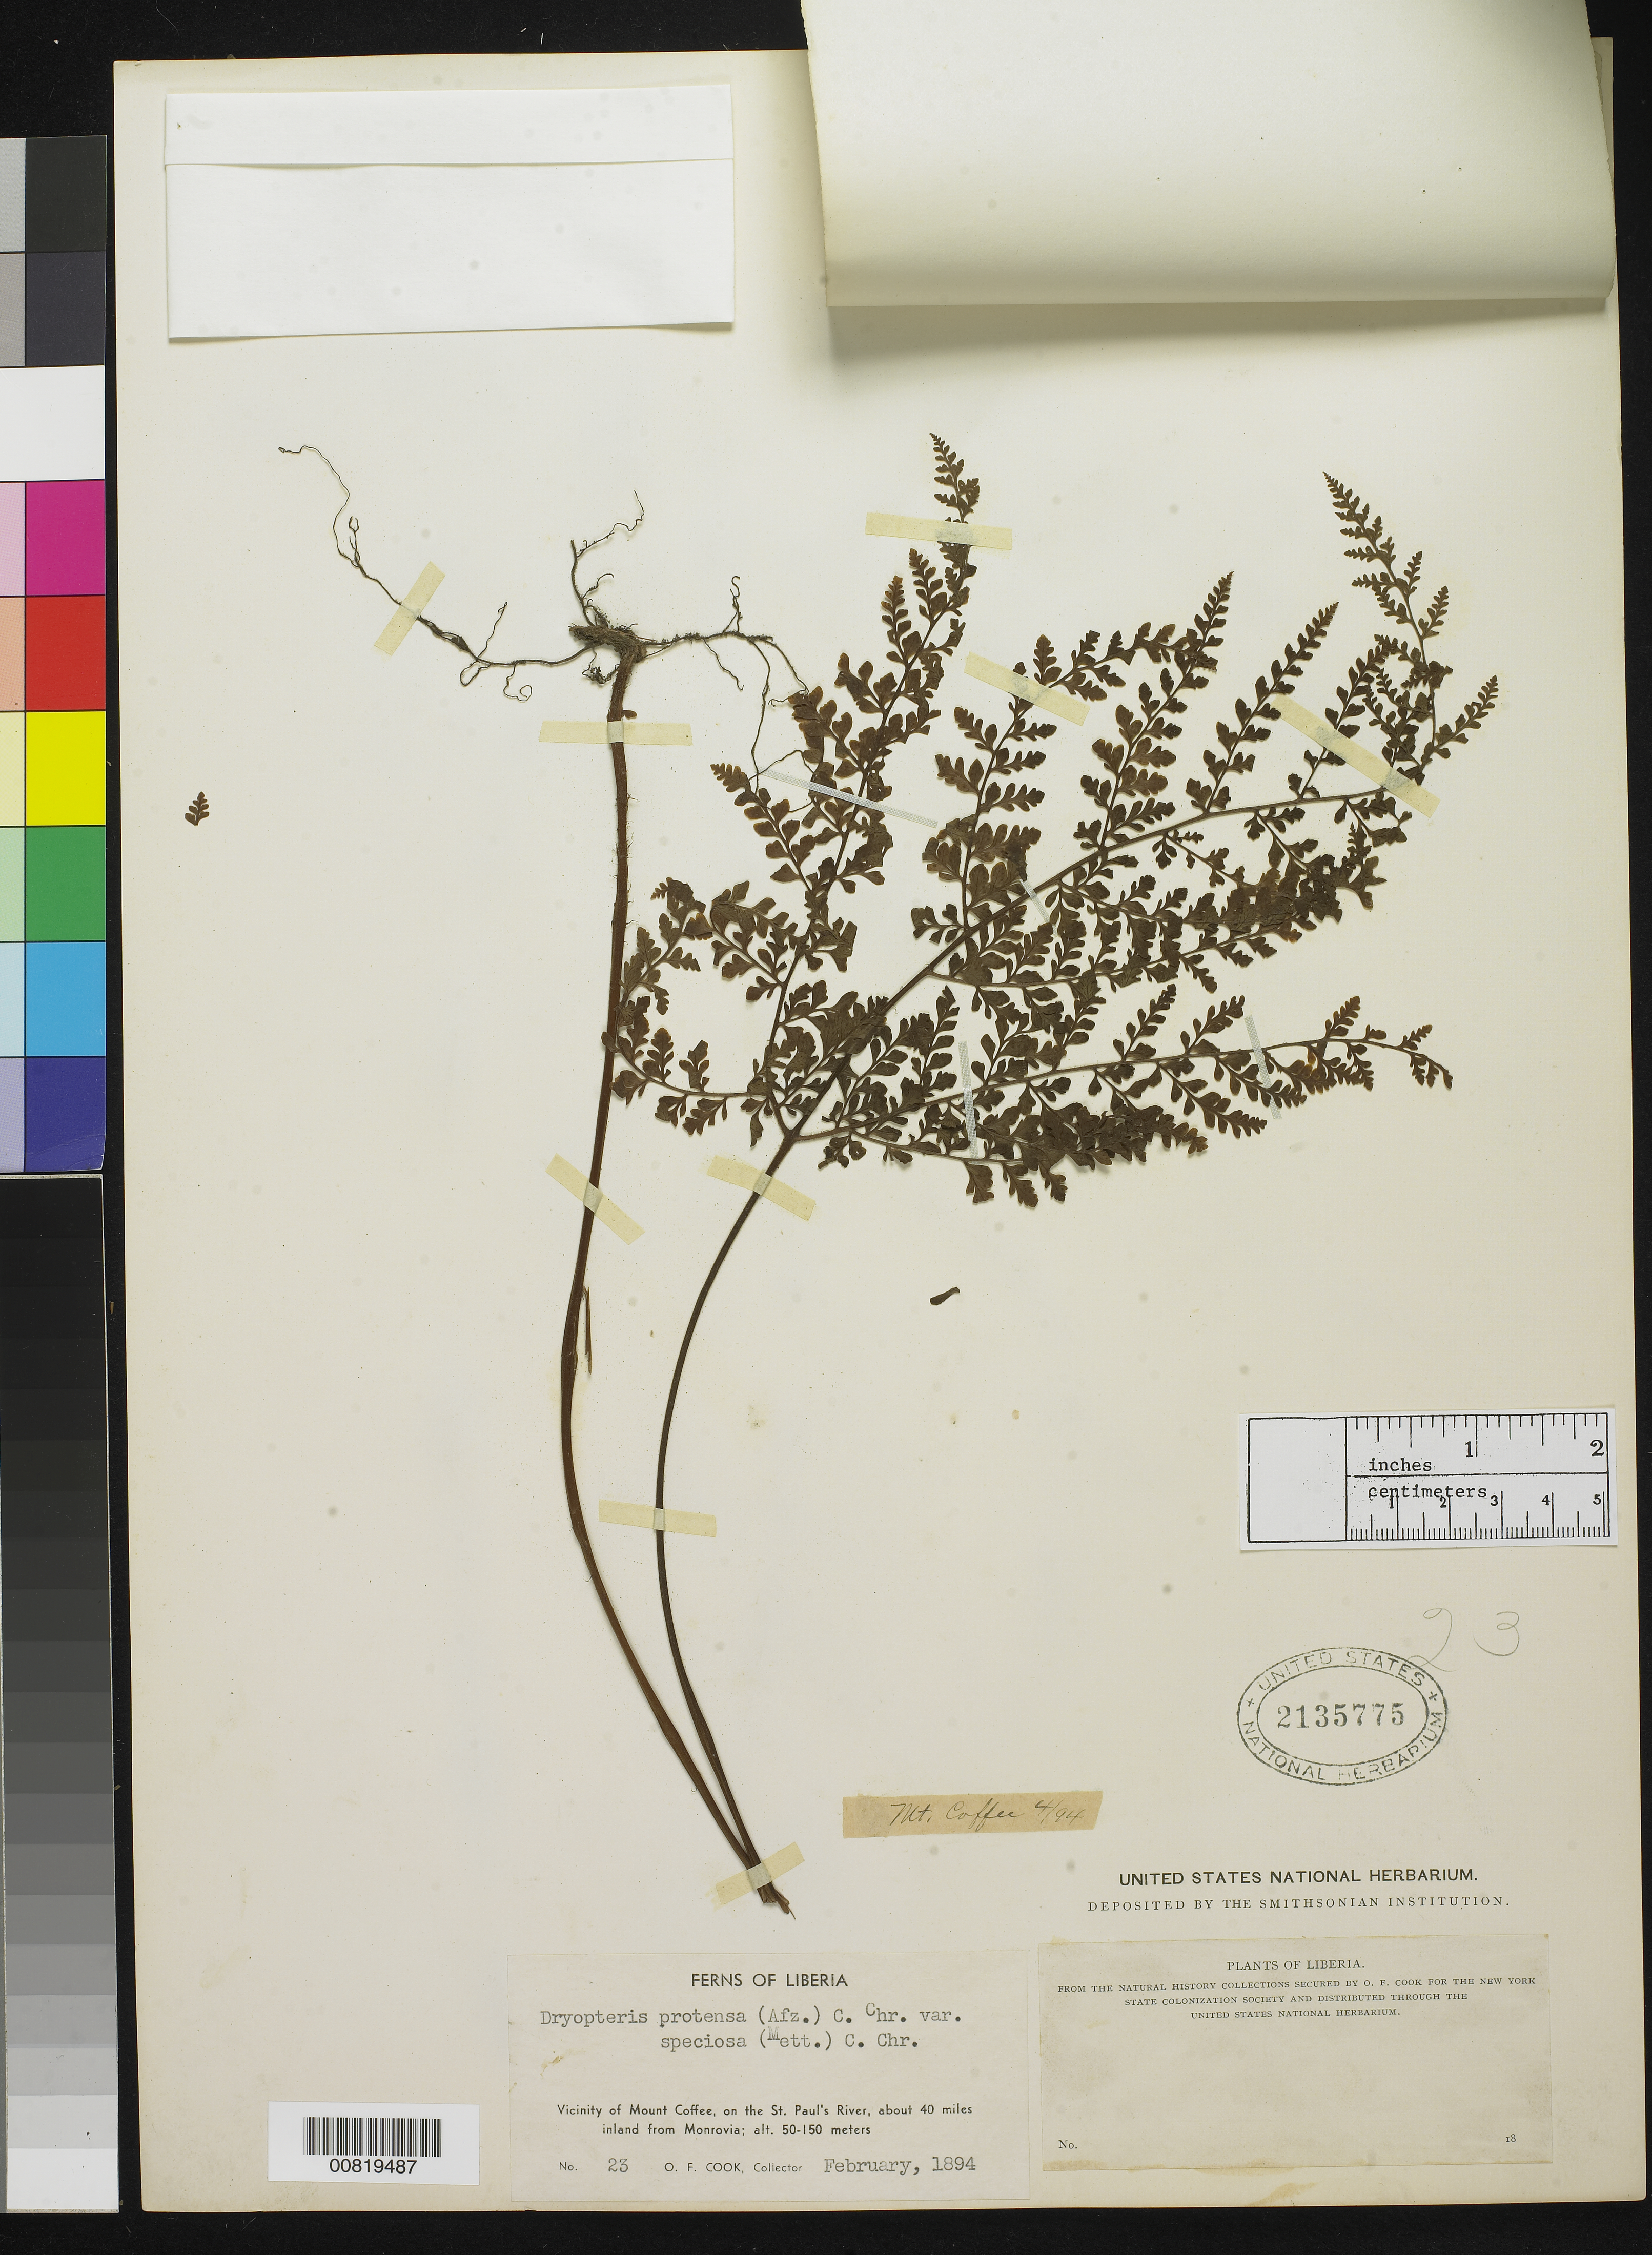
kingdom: Plantae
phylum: Tracheophyta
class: Polypodiopsida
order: Polypodiales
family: Tectariaceae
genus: Triplophyllum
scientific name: Triplophyllum speciosum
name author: (Mett. ex Kuhn)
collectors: O. F. Cook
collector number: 23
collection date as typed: Feb 1894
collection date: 1894-02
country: Liberia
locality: Vicinity of Mt. Coffee, on the St. Paul's River, about 40 miles inland from Monrovia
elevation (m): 50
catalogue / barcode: US 2135775